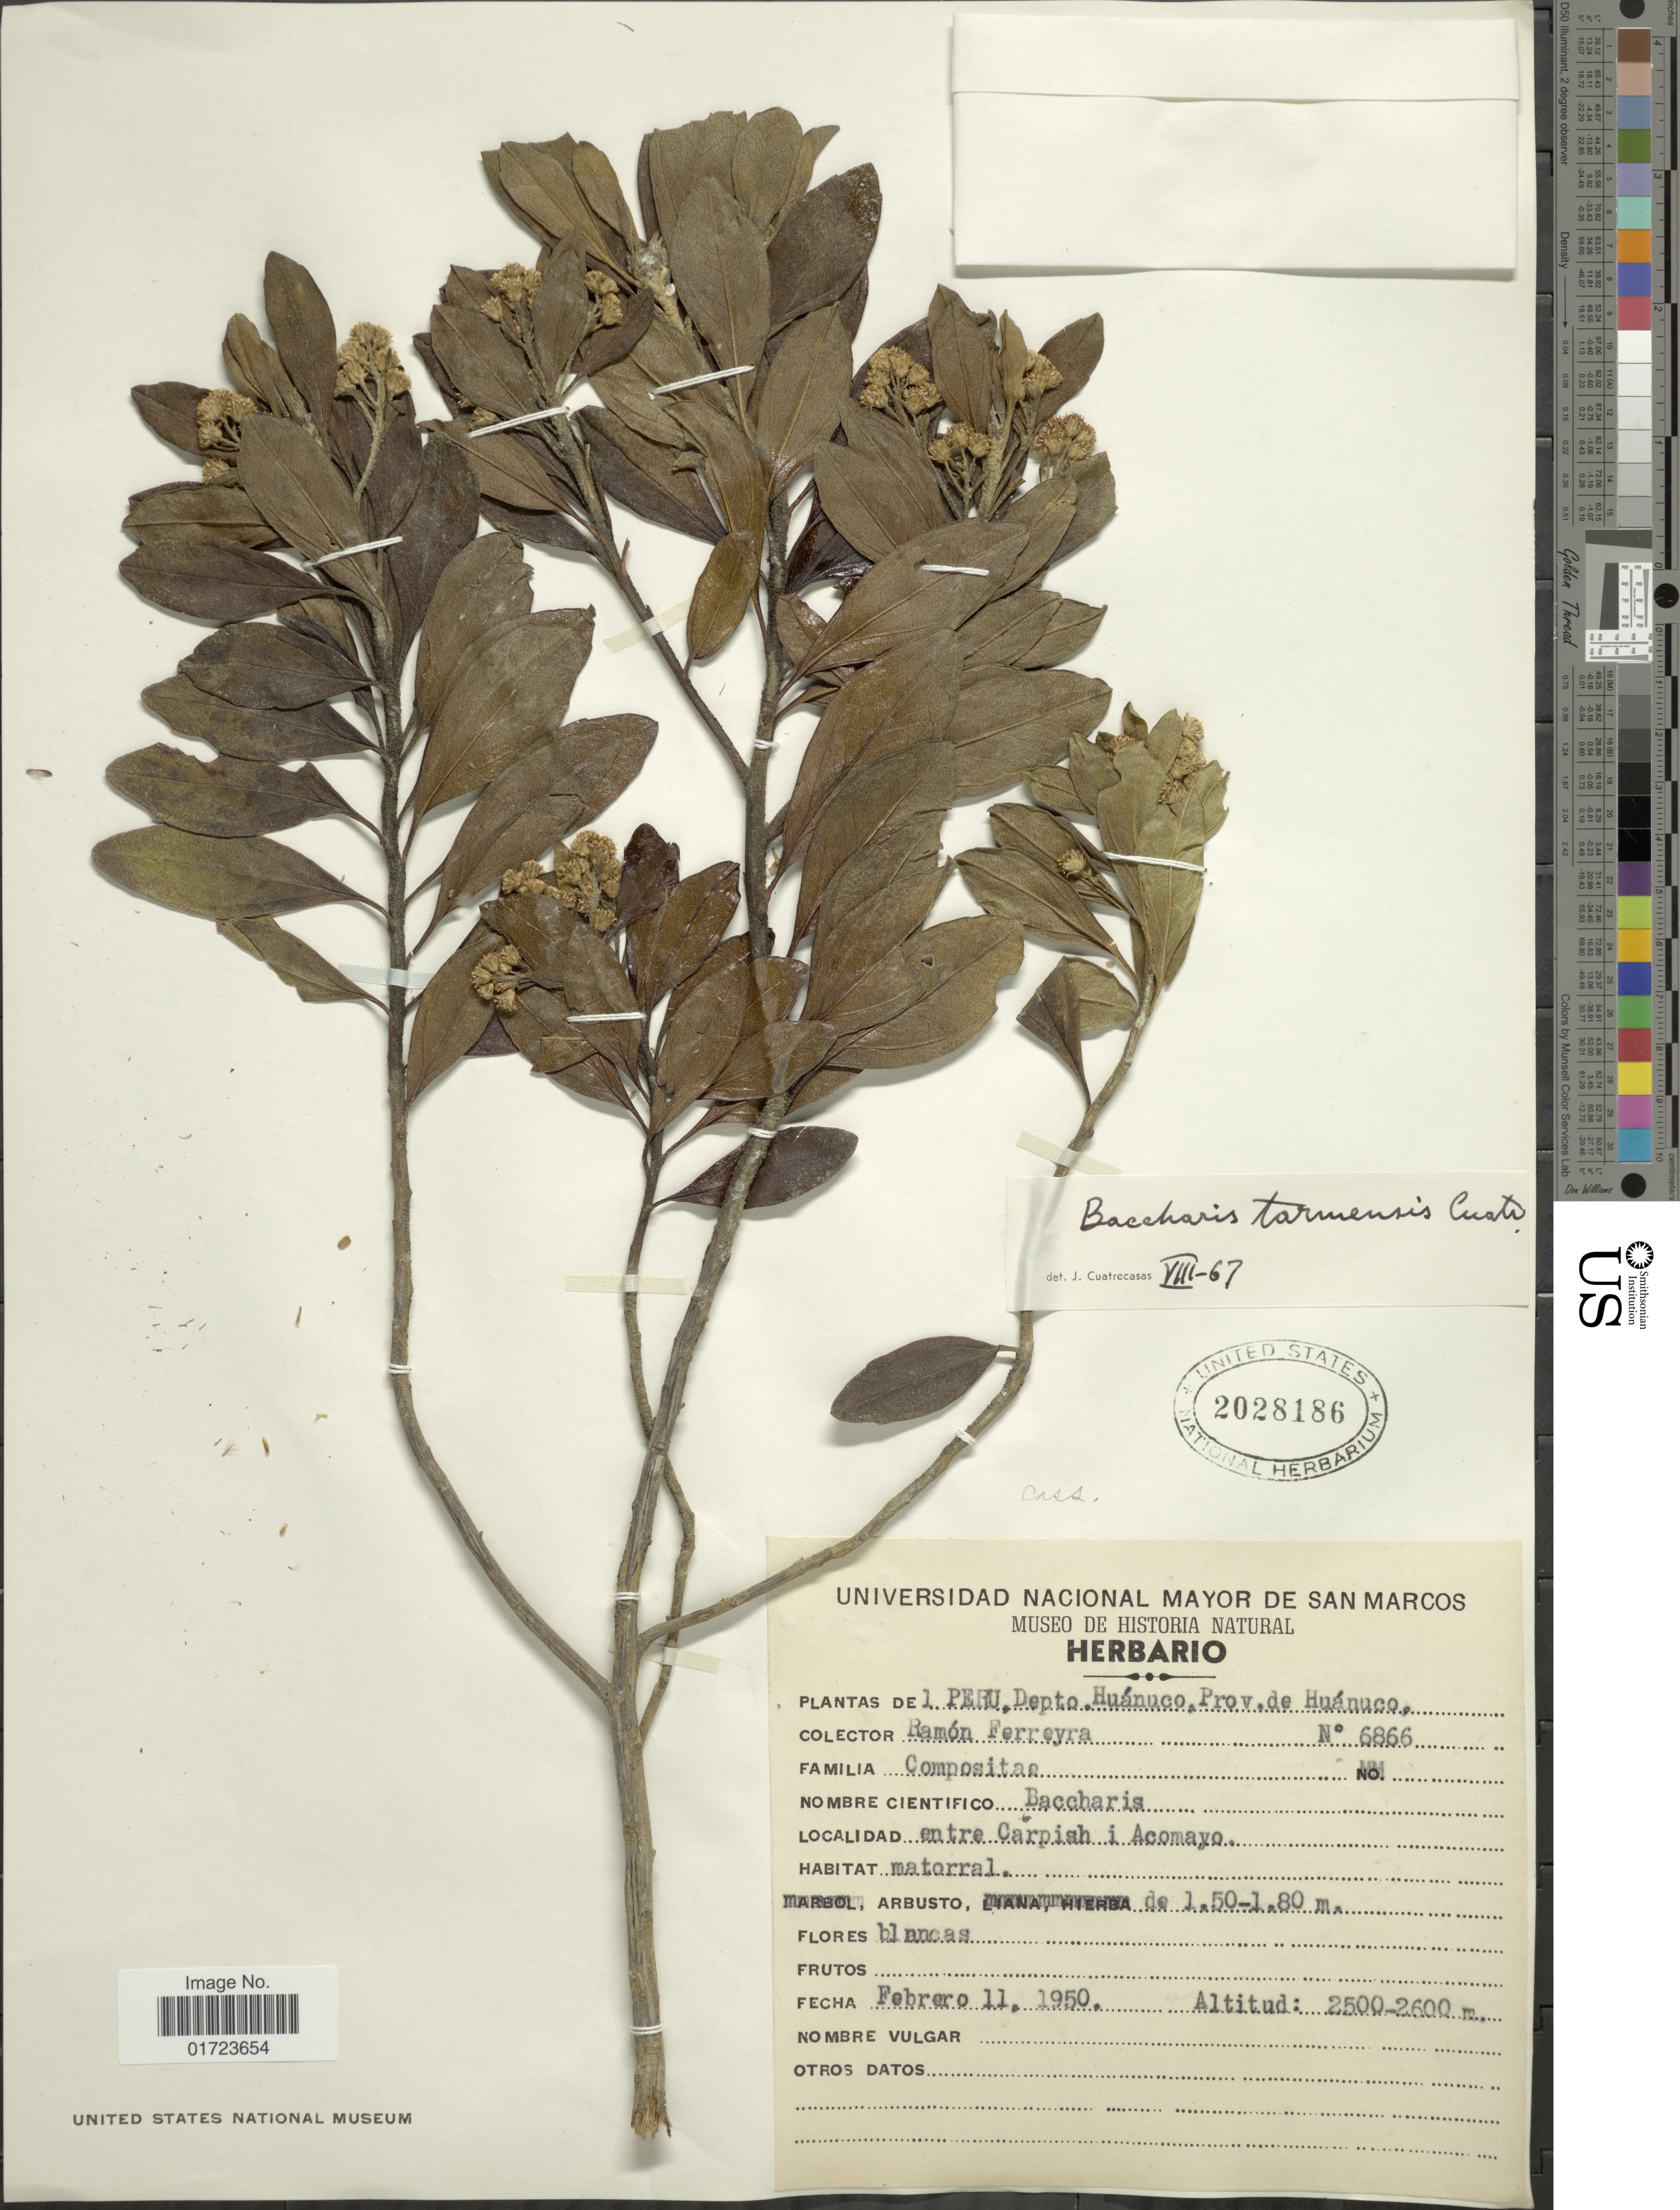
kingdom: Plantae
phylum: Tracheophyta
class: Magnoliopsida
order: Asterales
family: Asteraceae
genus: Baccharis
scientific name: Baccharis tarmensis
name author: Cuatrec.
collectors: R. A. Ferreyra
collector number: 6866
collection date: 1950-02-11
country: Peru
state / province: Huánuco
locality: Peru. Depto. Huanuco, Prov. de Huanuco. entre Carpish i Acomayo.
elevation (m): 2500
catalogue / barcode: US 2028186